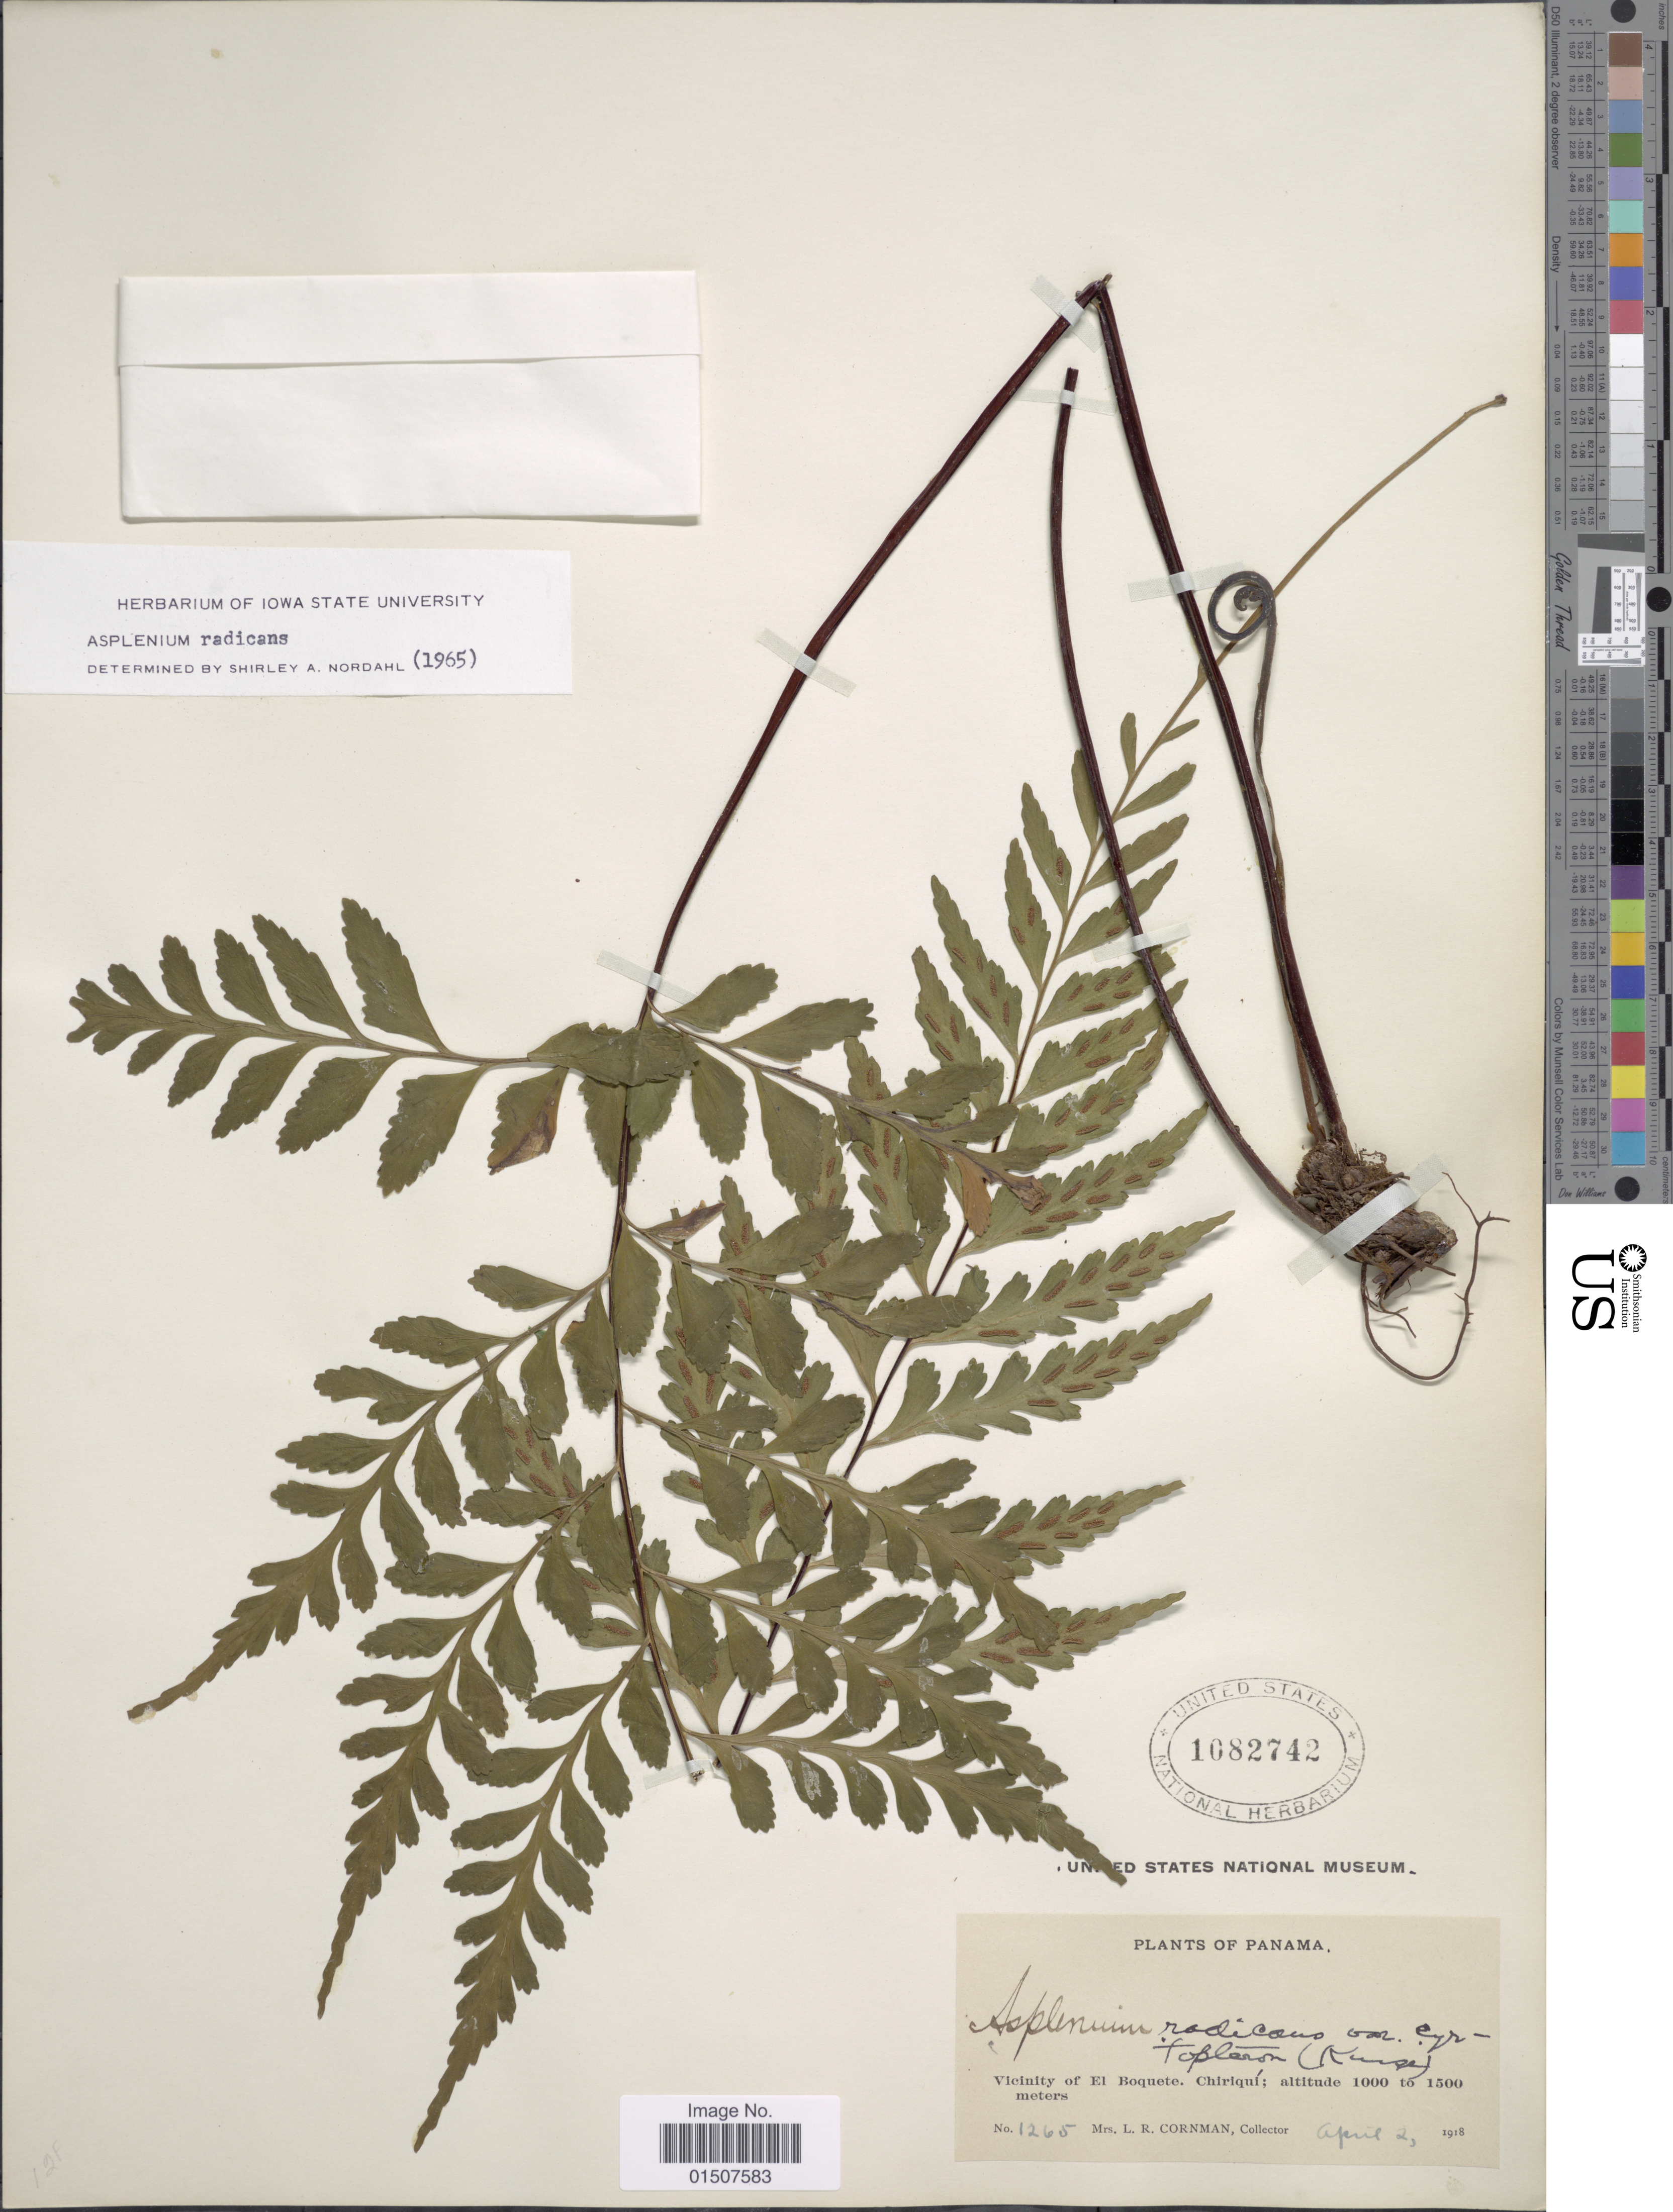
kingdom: Plantae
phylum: Tracheophyta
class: Polypodiopsida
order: Polypodiales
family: Aspleniaceae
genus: Asplenium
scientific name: Asplenium radicans var. alloeopteron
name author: (Kunze ex Klotzsch) Lellinger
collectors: L. Cornman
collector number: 1265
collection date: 1918-04-02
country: Panama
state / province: Chiriqui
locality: Vicinity of El Boquete. Chiriqui.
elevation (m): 1000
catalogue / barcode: US 1082742